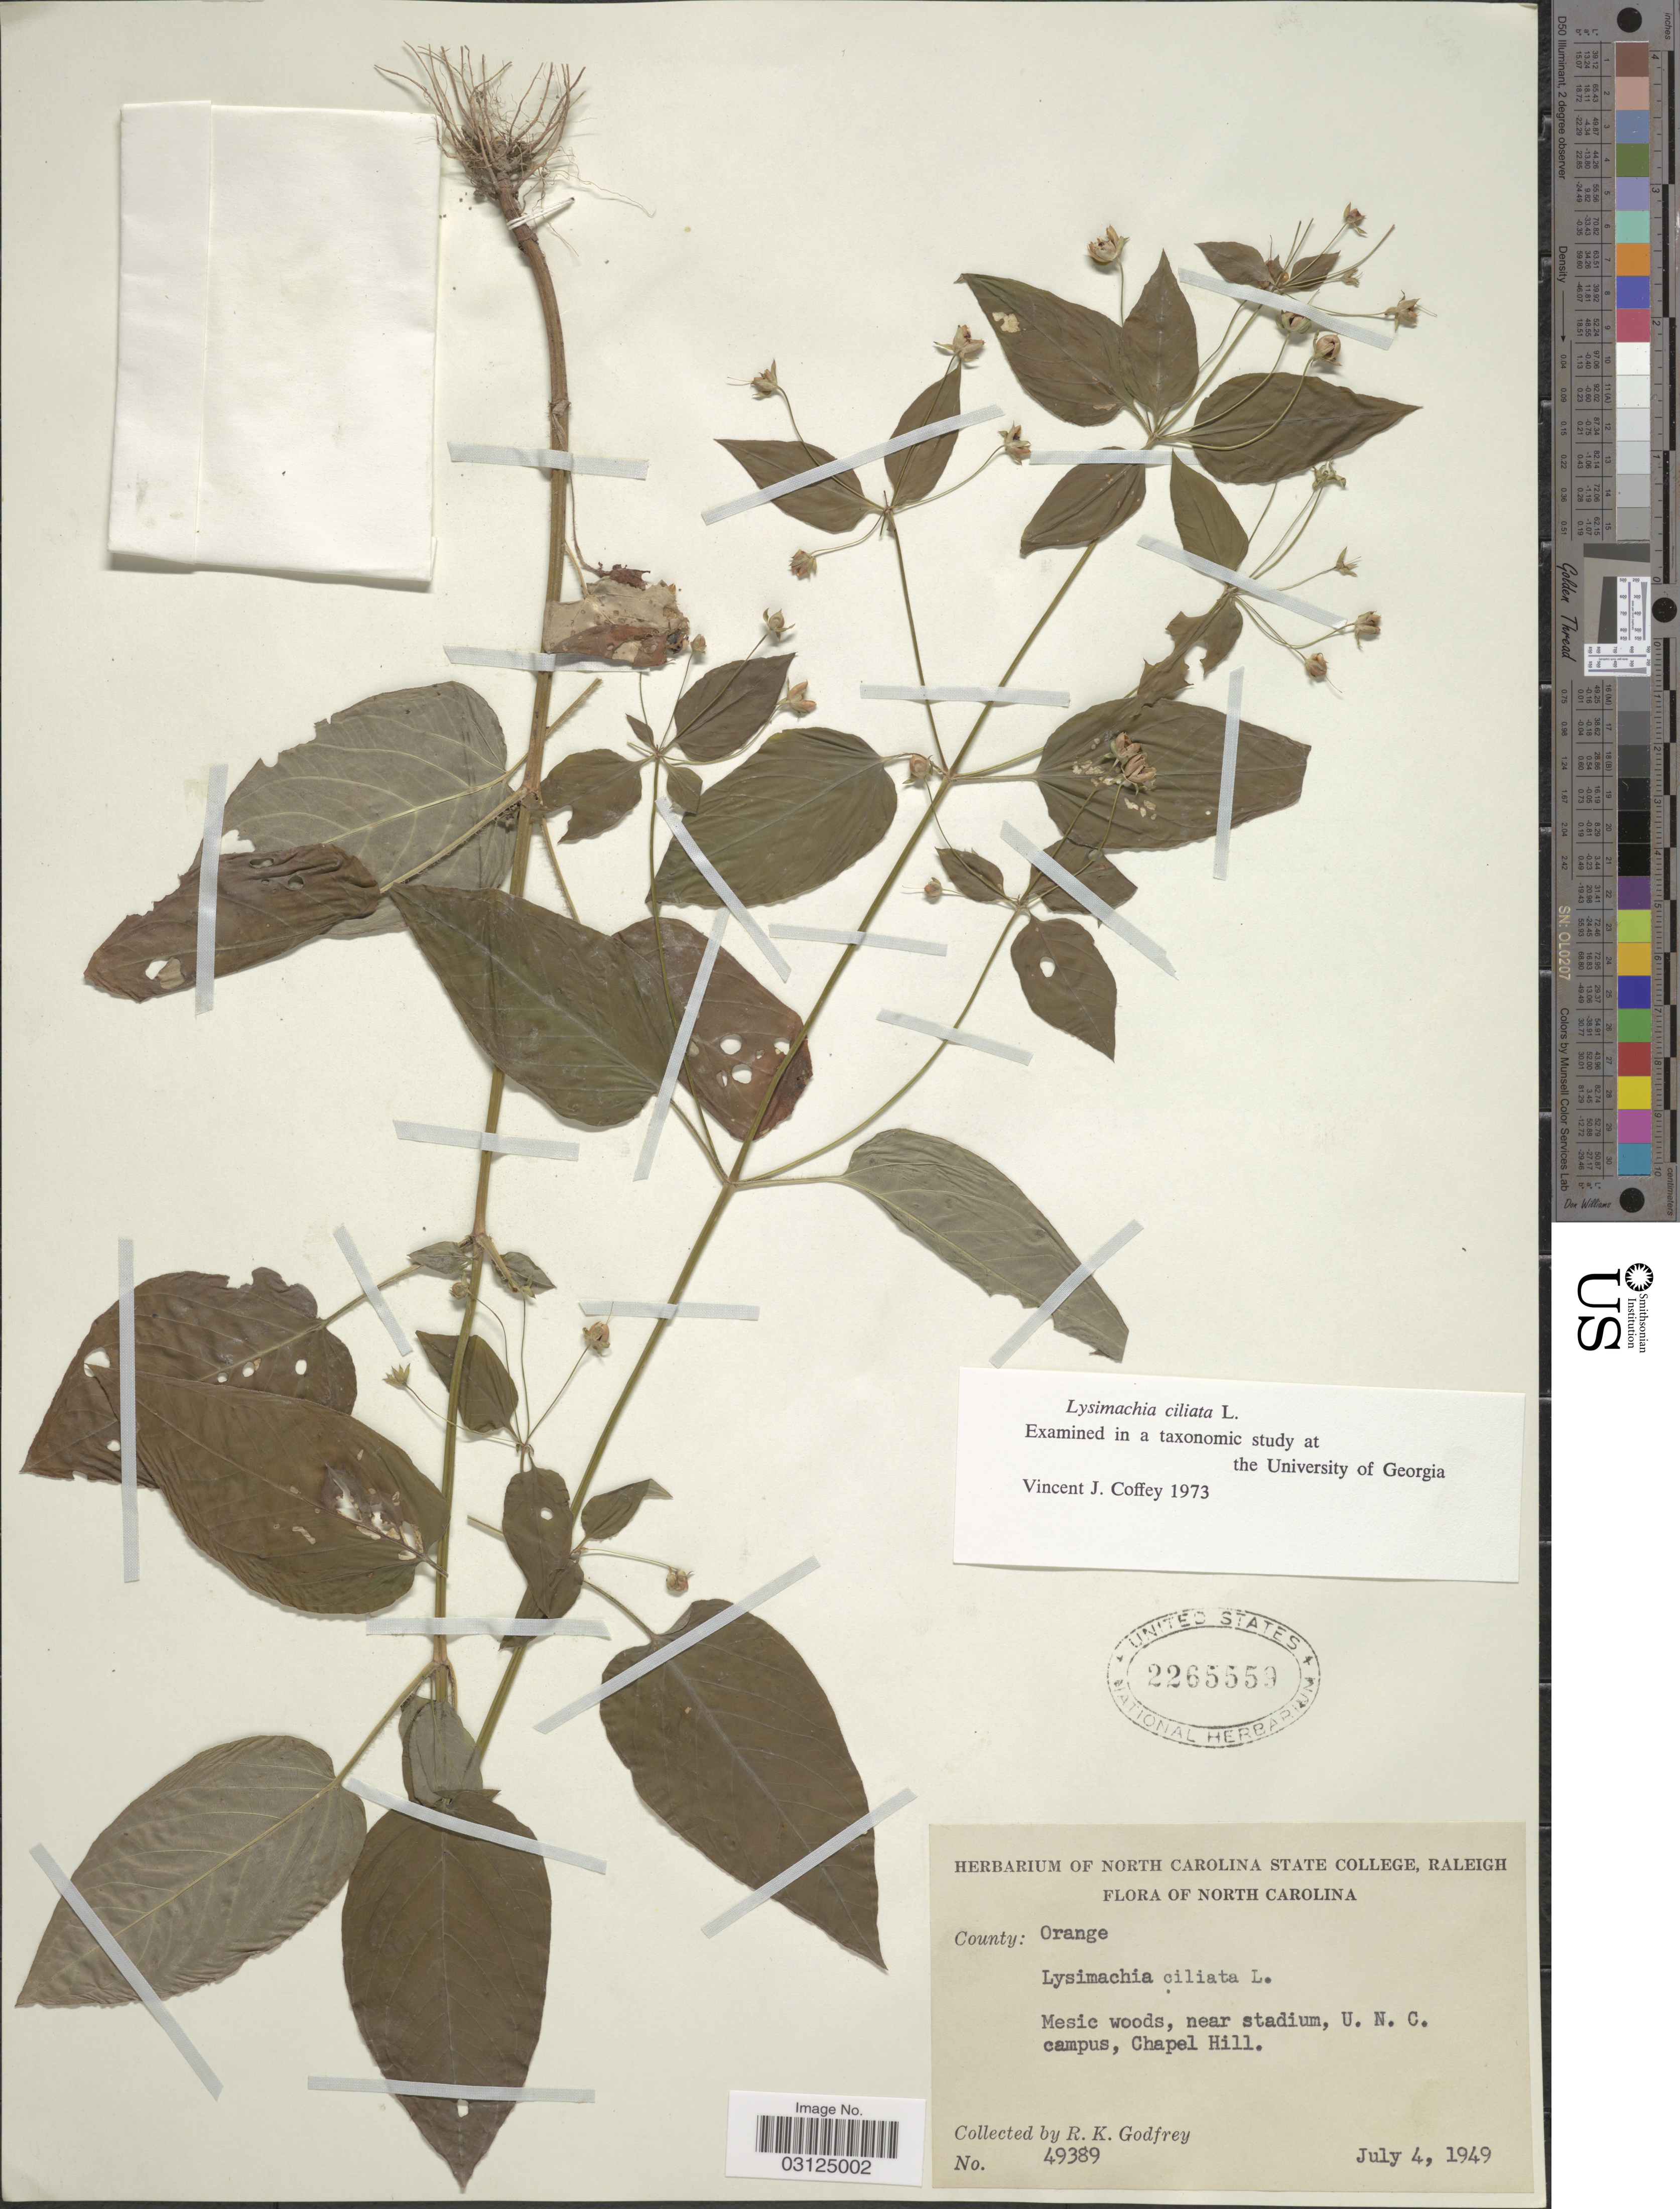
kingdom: Plantae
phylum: Tracheophyta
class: Magnoliopsida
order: Ericales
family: Primulaceae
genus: Lysimachia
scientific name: Lysimachia ciliata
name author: L.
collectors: R. K. Godfrey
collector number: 49389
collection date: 1949-07-04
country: United States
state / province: North Carolina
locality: County: Orange, near stadium, U.N.C. campus, Chapel Hill.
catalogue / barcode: US 2265559